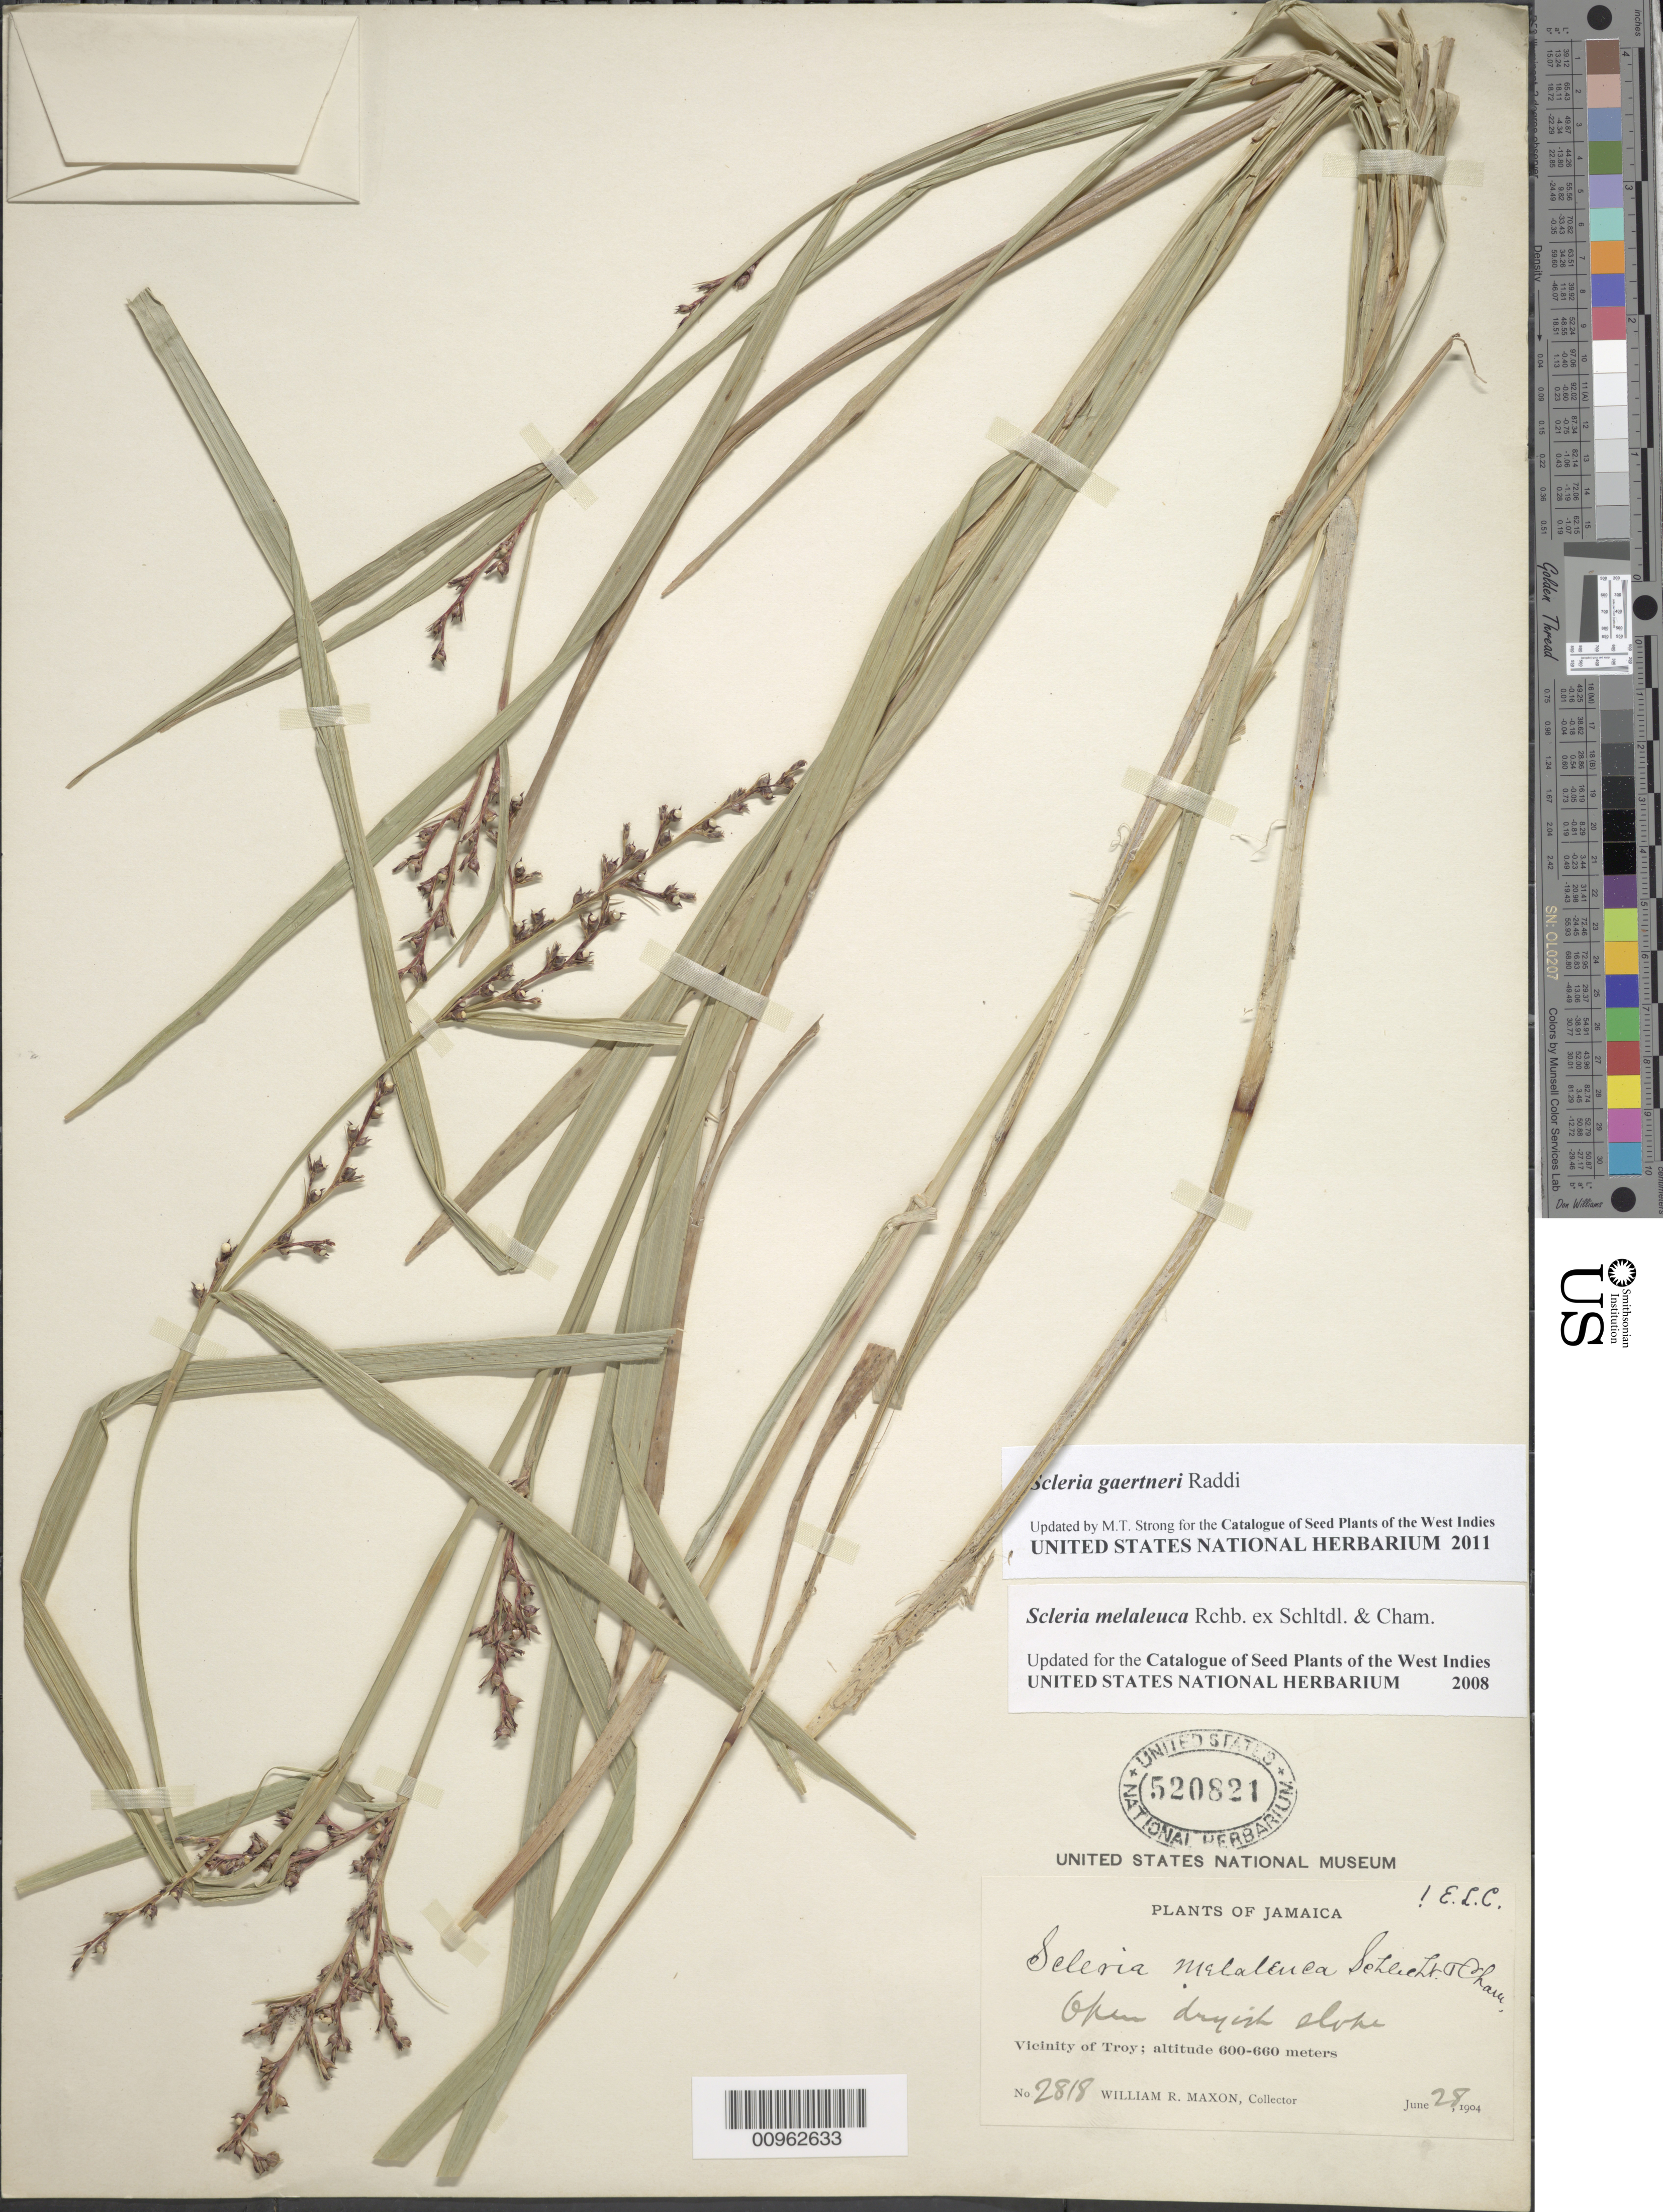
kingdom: Plantae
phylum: Tracheophyta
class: Liliopsida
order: Poales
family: Cyperaceae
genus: Scleria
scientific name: Scleria gaertneri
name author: Raddi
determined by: Strong, M. T., (US), Smithsonian Institution - National Museum of Natural History (UNITED STATES)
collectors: W. R. Maxon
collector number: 2818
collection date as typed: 28 Jun 1904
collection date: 1904-06-28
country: Jamaica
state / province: Trelawny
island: Jamaica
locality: Vicinity of Troy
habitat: Open dryish slope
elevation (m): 600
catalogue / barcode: US 520821